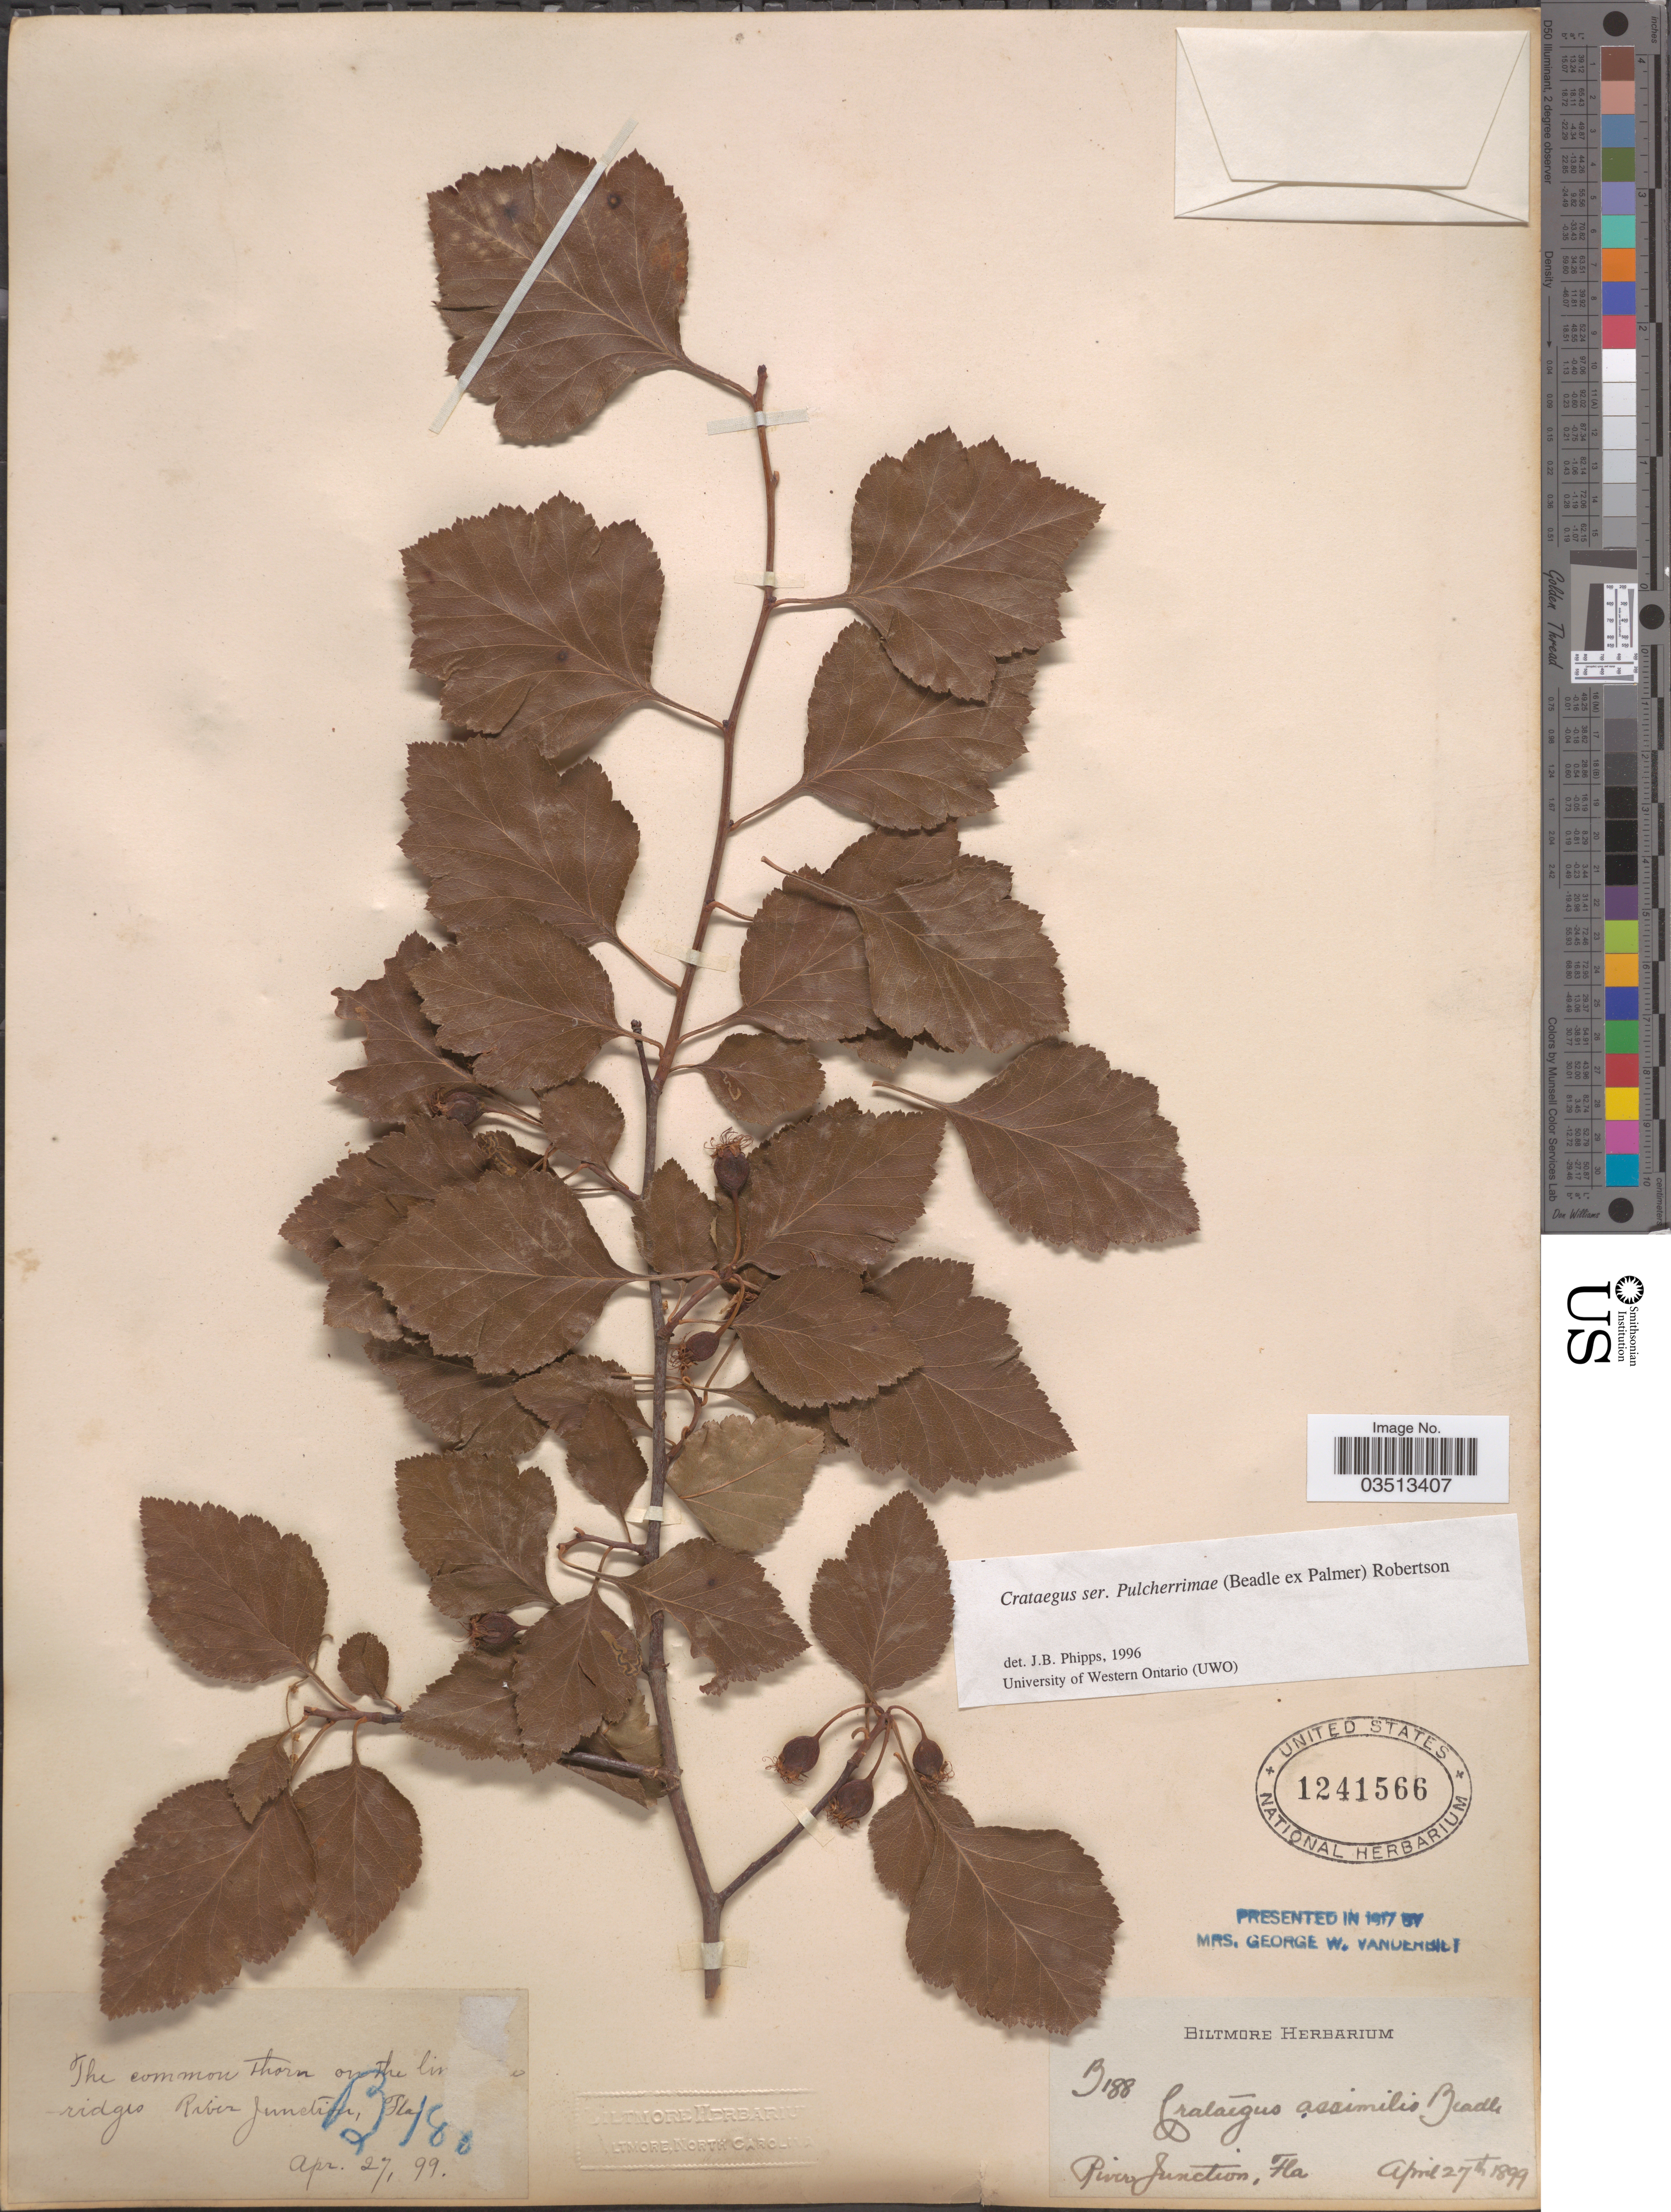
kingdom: Plantae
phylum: Tracheophyta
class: Magnoliopsida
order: Rosales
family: Rosaceae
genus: Crataegus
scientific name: Crataegus assimilis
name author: Beadle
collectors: ex herb. Biltmore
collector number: B188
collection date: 1899-04-27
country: United States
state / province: Florida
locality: River Junction.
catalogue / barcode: US 1241566